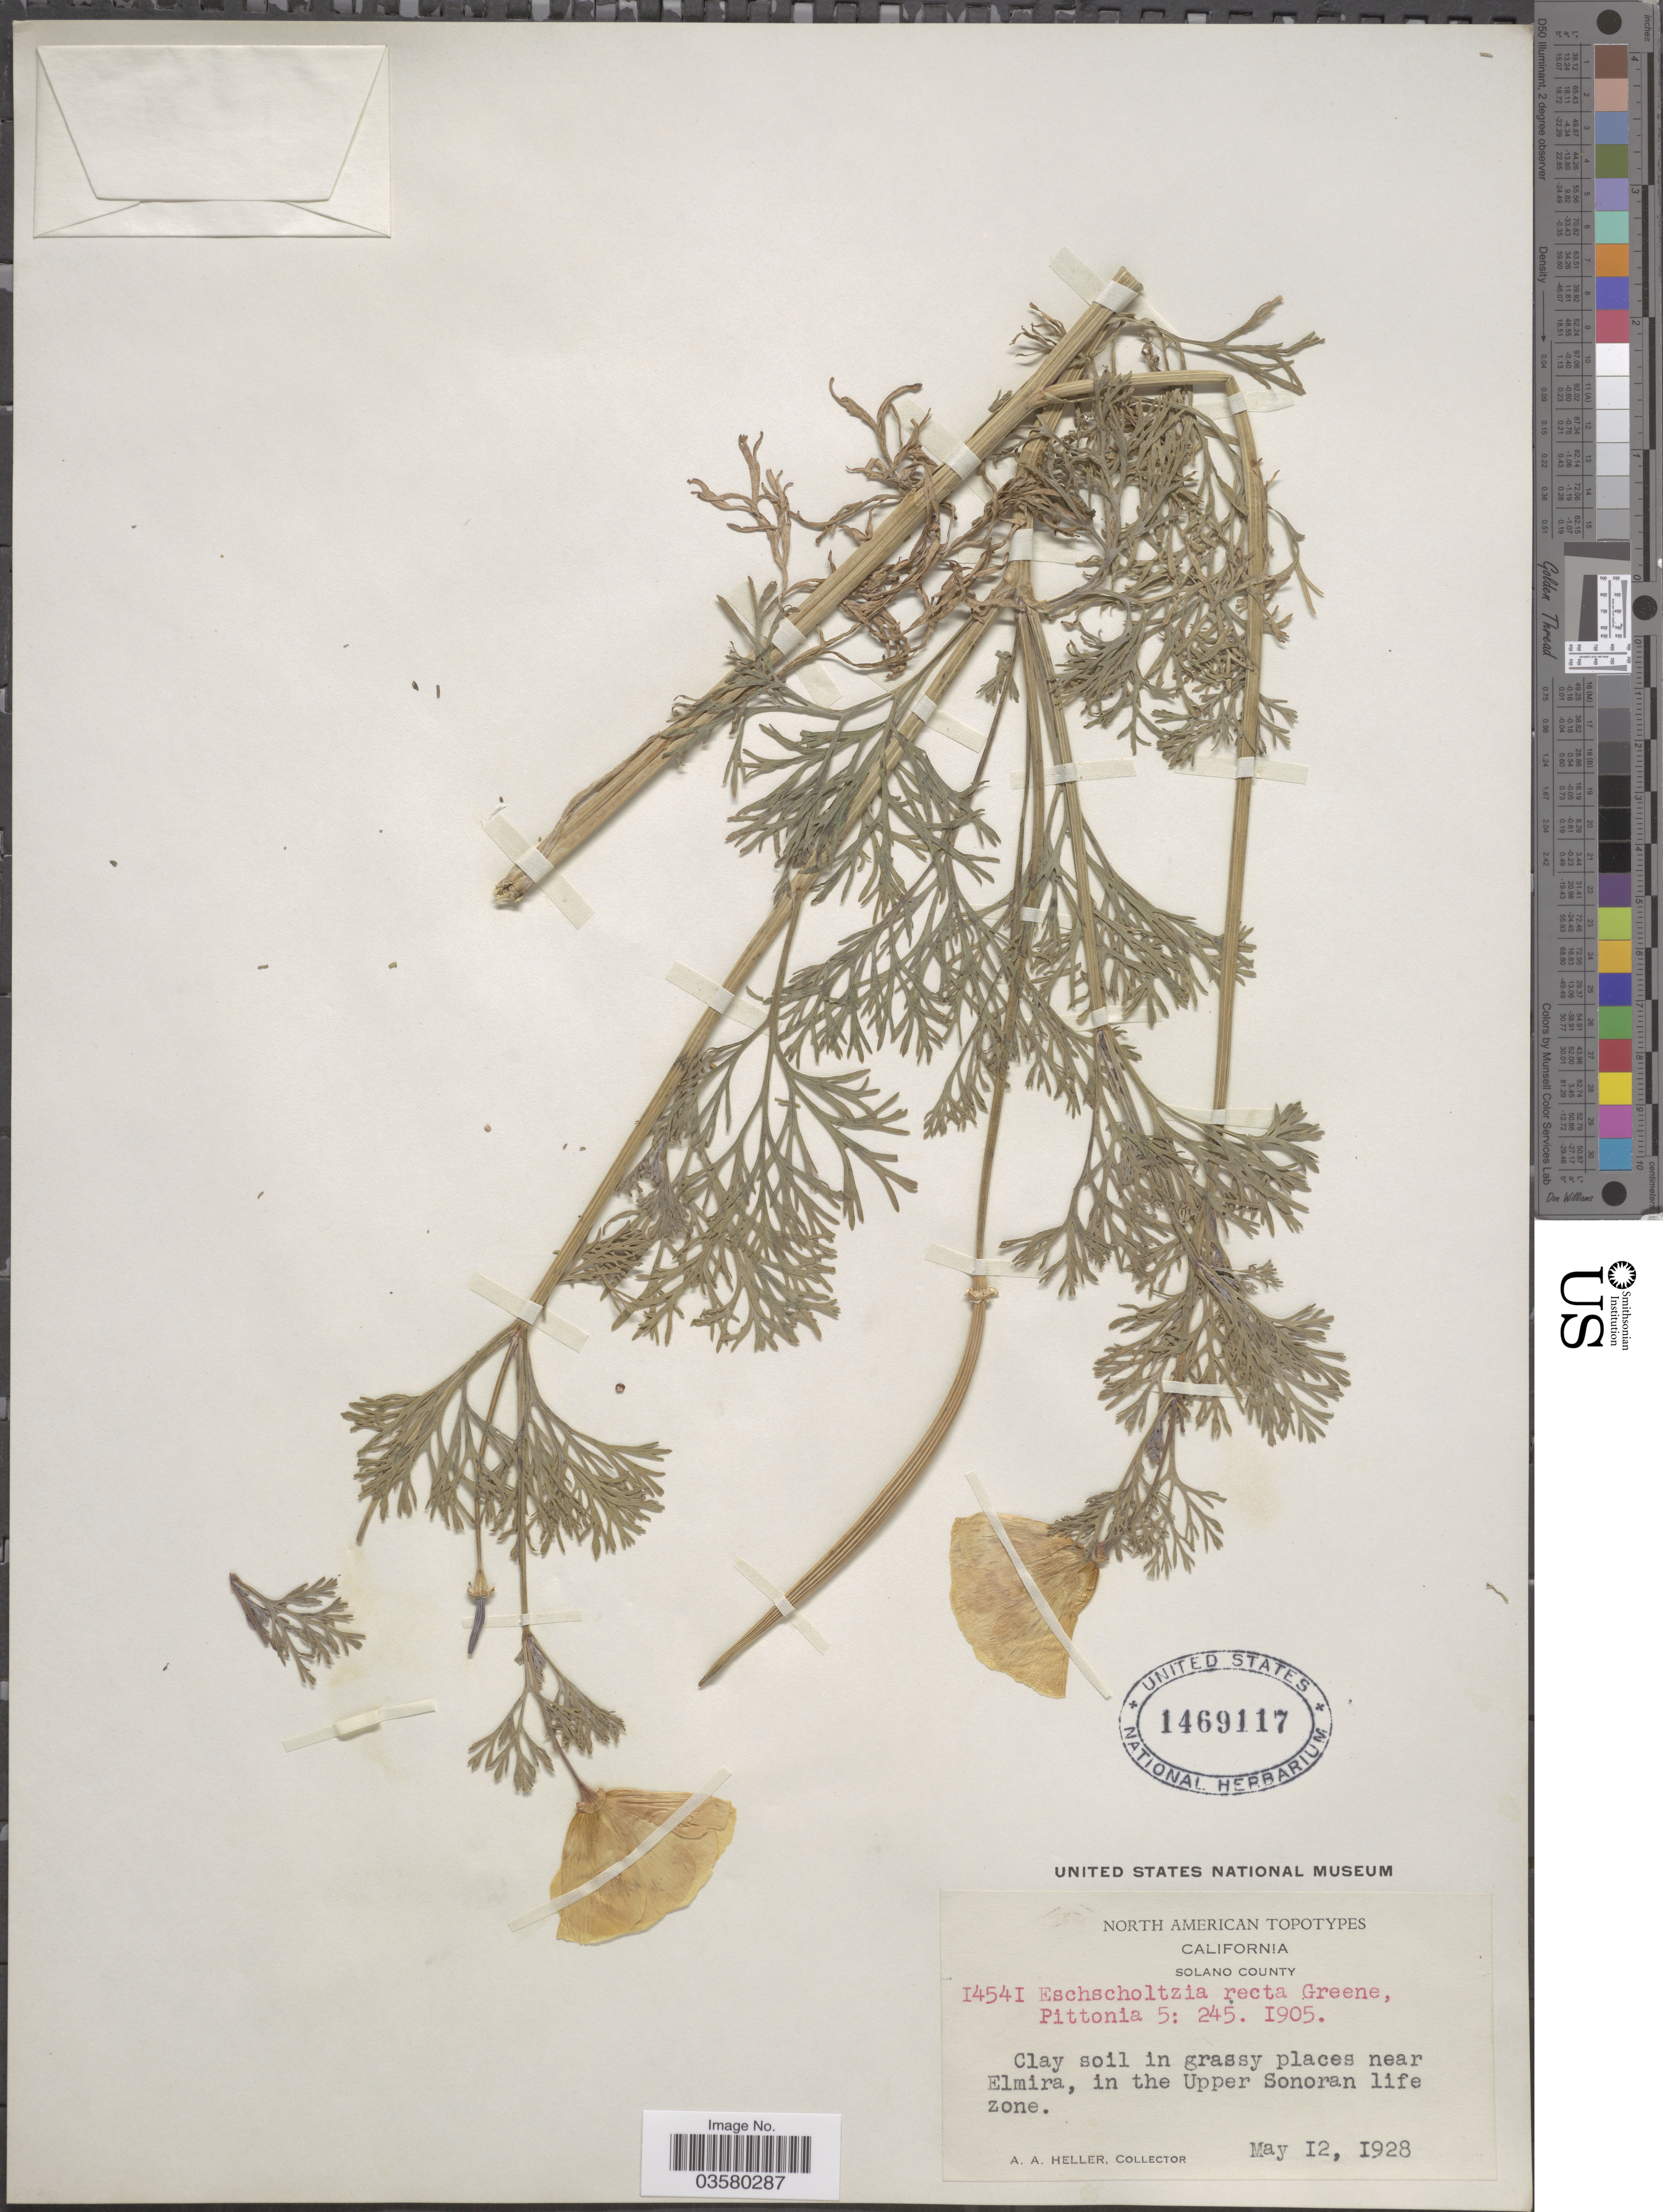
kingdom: Plantae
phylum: Tracheophyta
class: Magnoliopsida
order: Ranunculales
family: Papaveraceae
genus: Eschscholzia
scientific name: Eschscholzia californica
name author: Cham.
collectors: A. A. Heller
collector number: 14541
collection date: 1928-05-12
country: United States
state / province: California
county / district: Solano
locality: Solano County. Clay soil in grassy places near Elmira, in the Upper Sonoran life zone.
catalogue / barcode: US 1469117